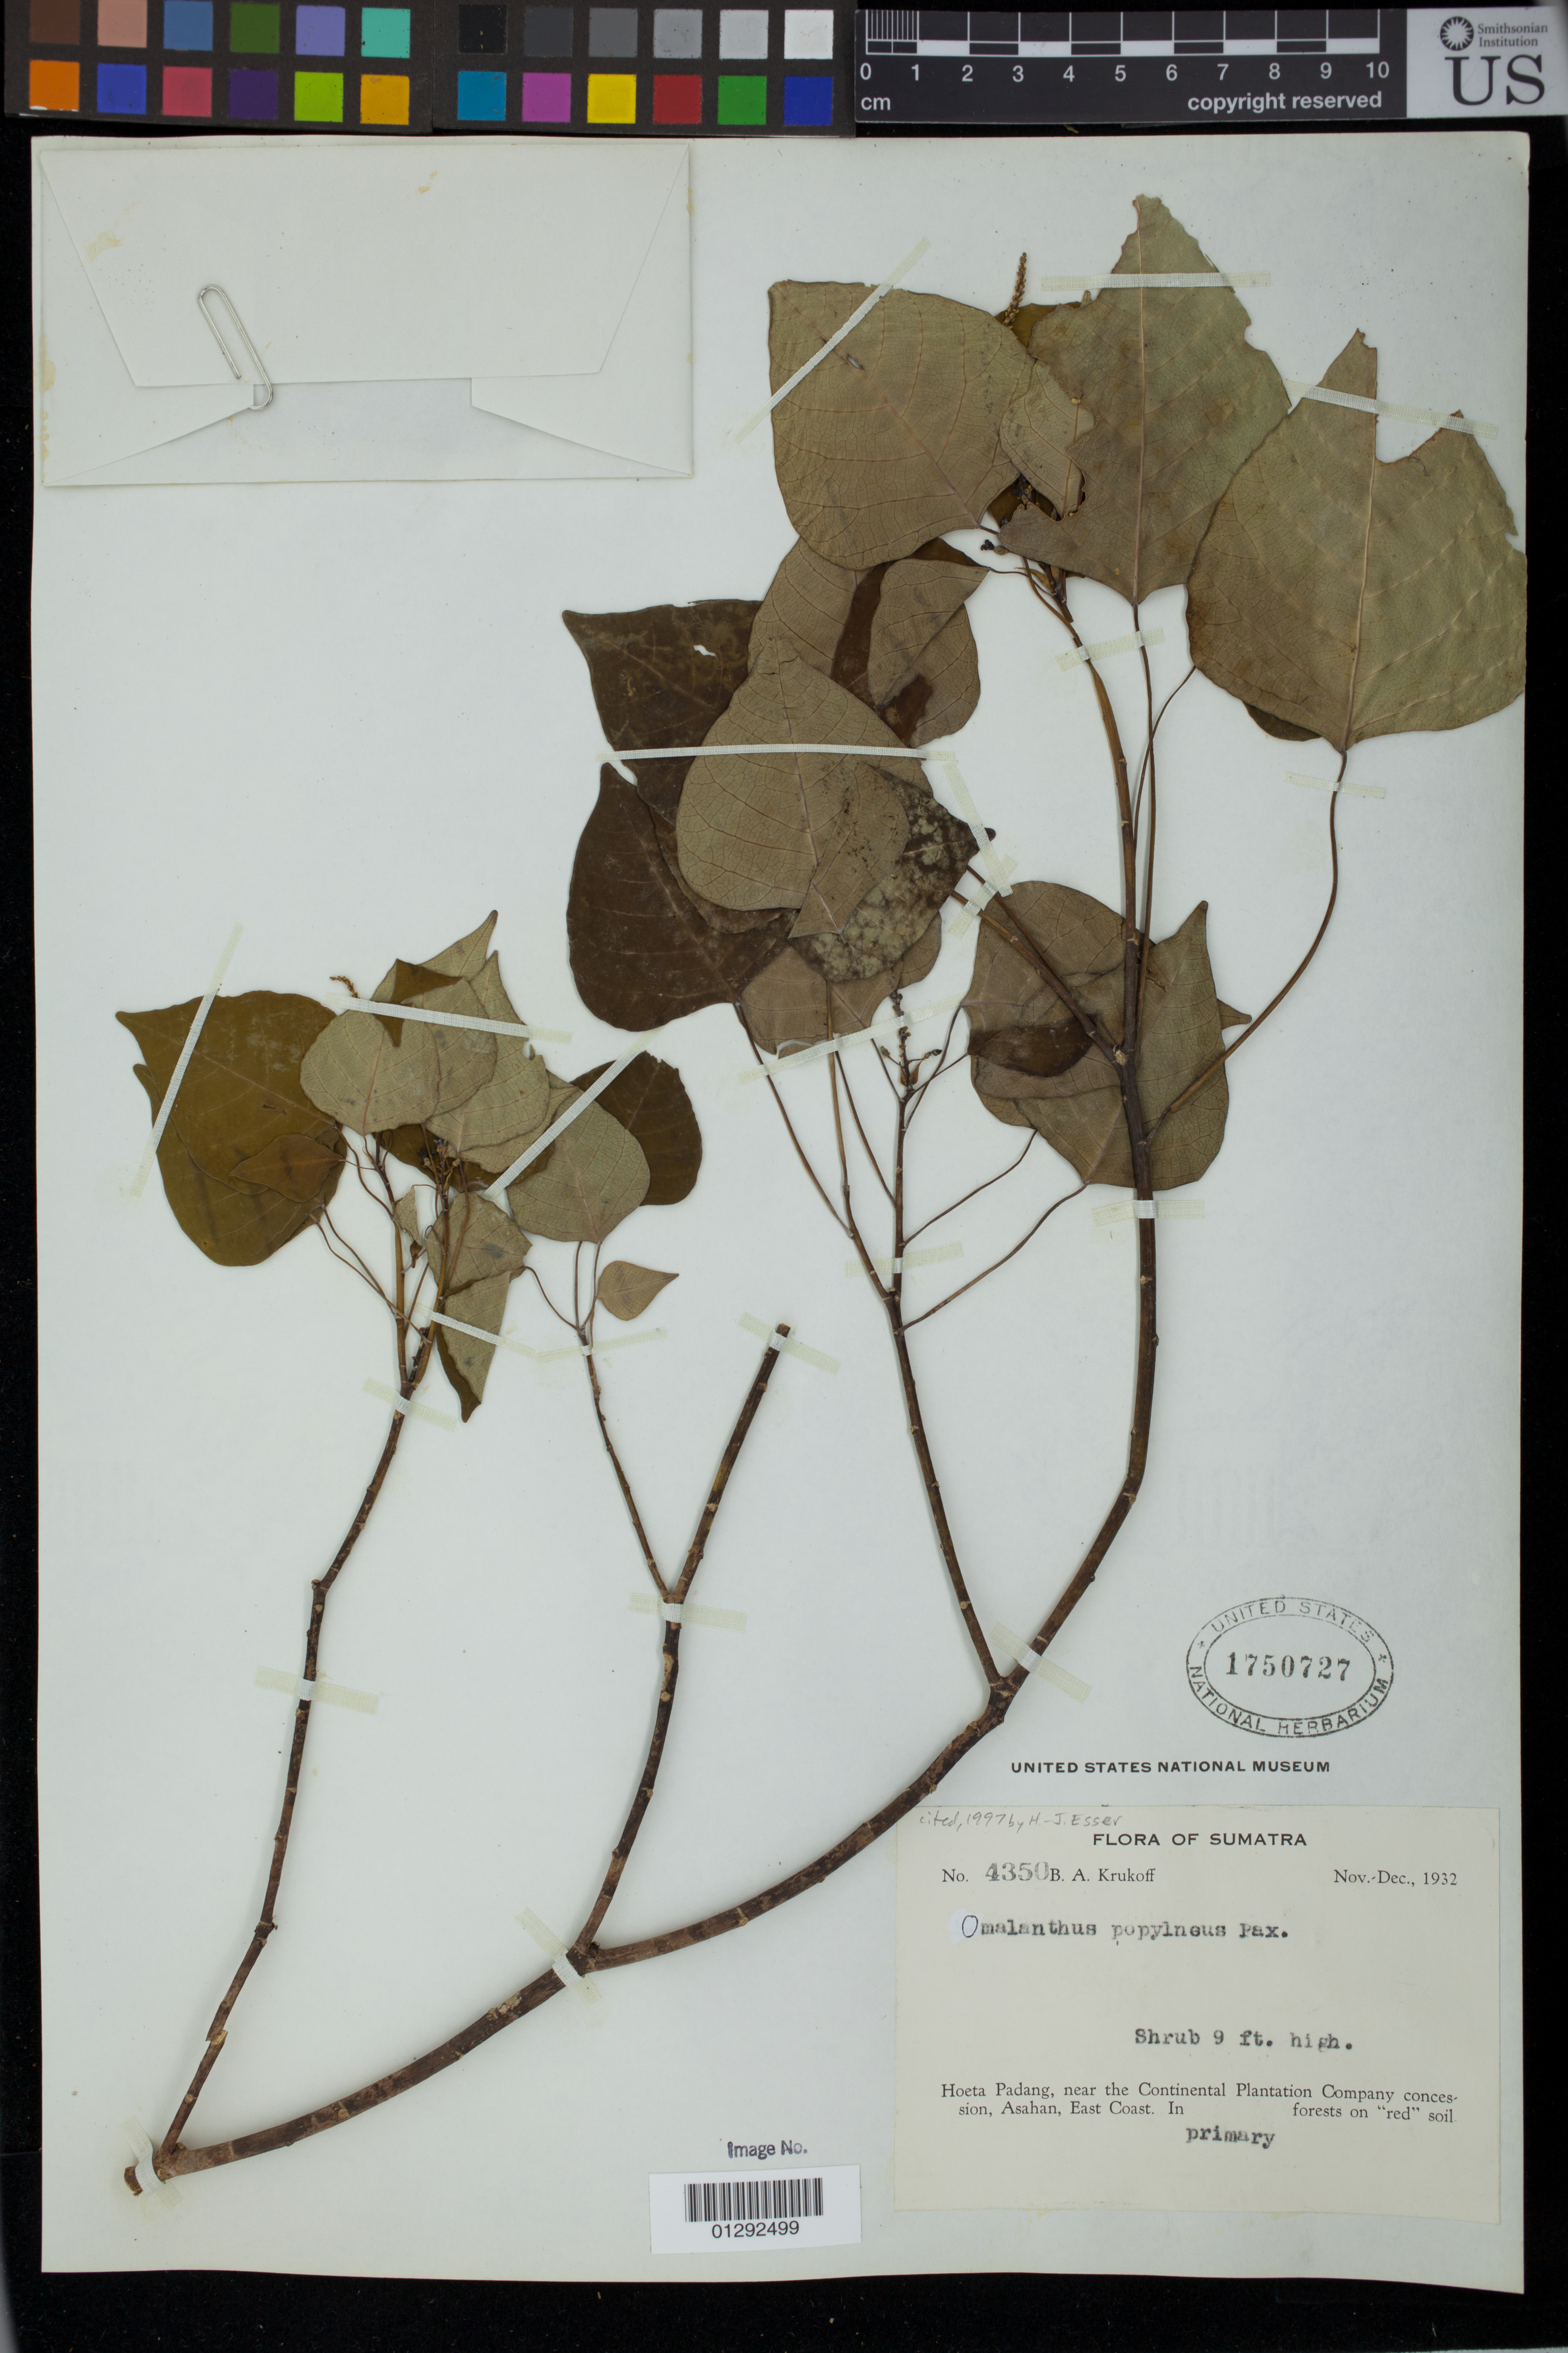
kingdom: Plantae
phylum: Tracheophyta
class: Magnoliopsida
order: Malpighiales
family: Euphorbiaceae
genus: Homalanthus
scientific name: Homalanthus populneus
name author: (Geiseler) Kuntze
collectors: B. A. Krukoff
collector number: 4350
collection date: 1932-11/1932-12-01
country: Indonesia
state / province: Sumatra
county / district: Sumatera Utara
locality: HoetaPadang, near the Continental Plantation Company concession, Asahan, East Coast, In forests on 'red' soil.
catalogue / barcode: US 1750727